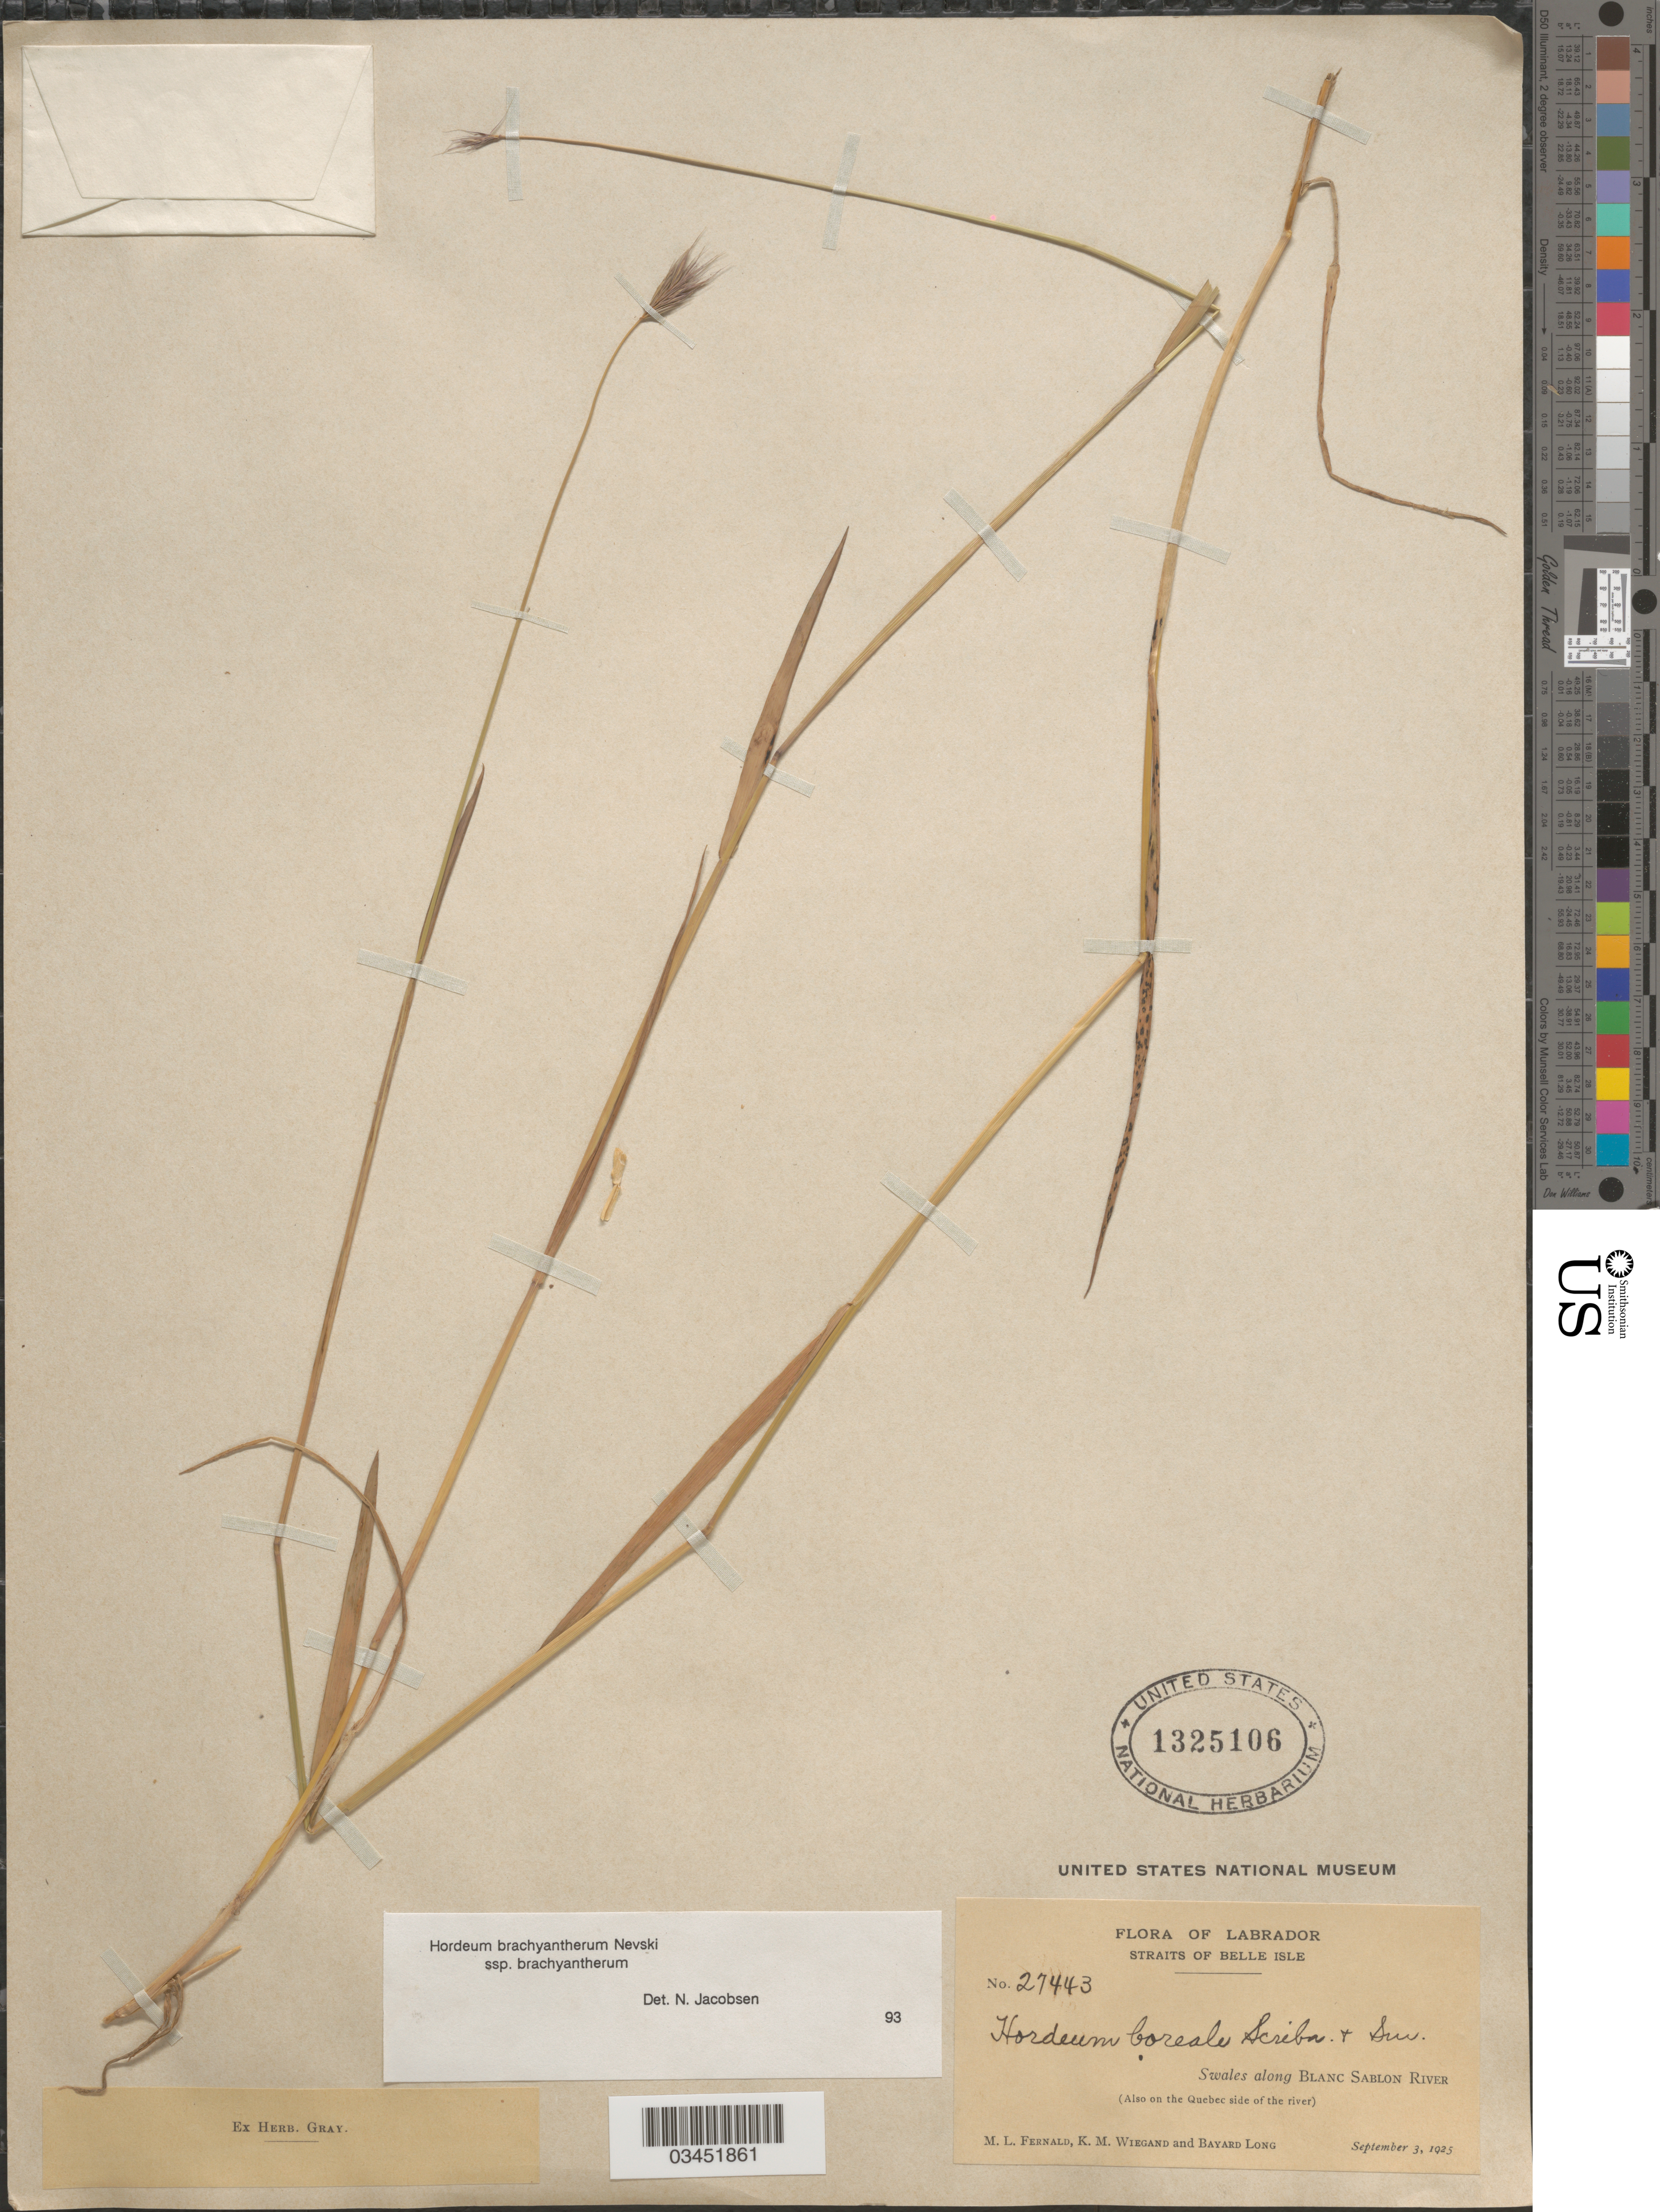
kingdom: Plantae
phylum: Tracheophyta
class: Liliopsida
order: Poales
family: Poaceae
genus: Hordeum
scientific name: Hordeum brachyantherum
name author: Nevski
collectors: M. L. Fernald, K. M. Wiegand & B. Long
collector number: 27443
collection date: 1925-09-03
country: Canada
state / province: Newfoundland and Labrador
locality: Labrador. Straits of Belle Isle. Swales along Blanc Sablon River (Also on the Quebec side of the river).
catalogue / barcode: US 1325106